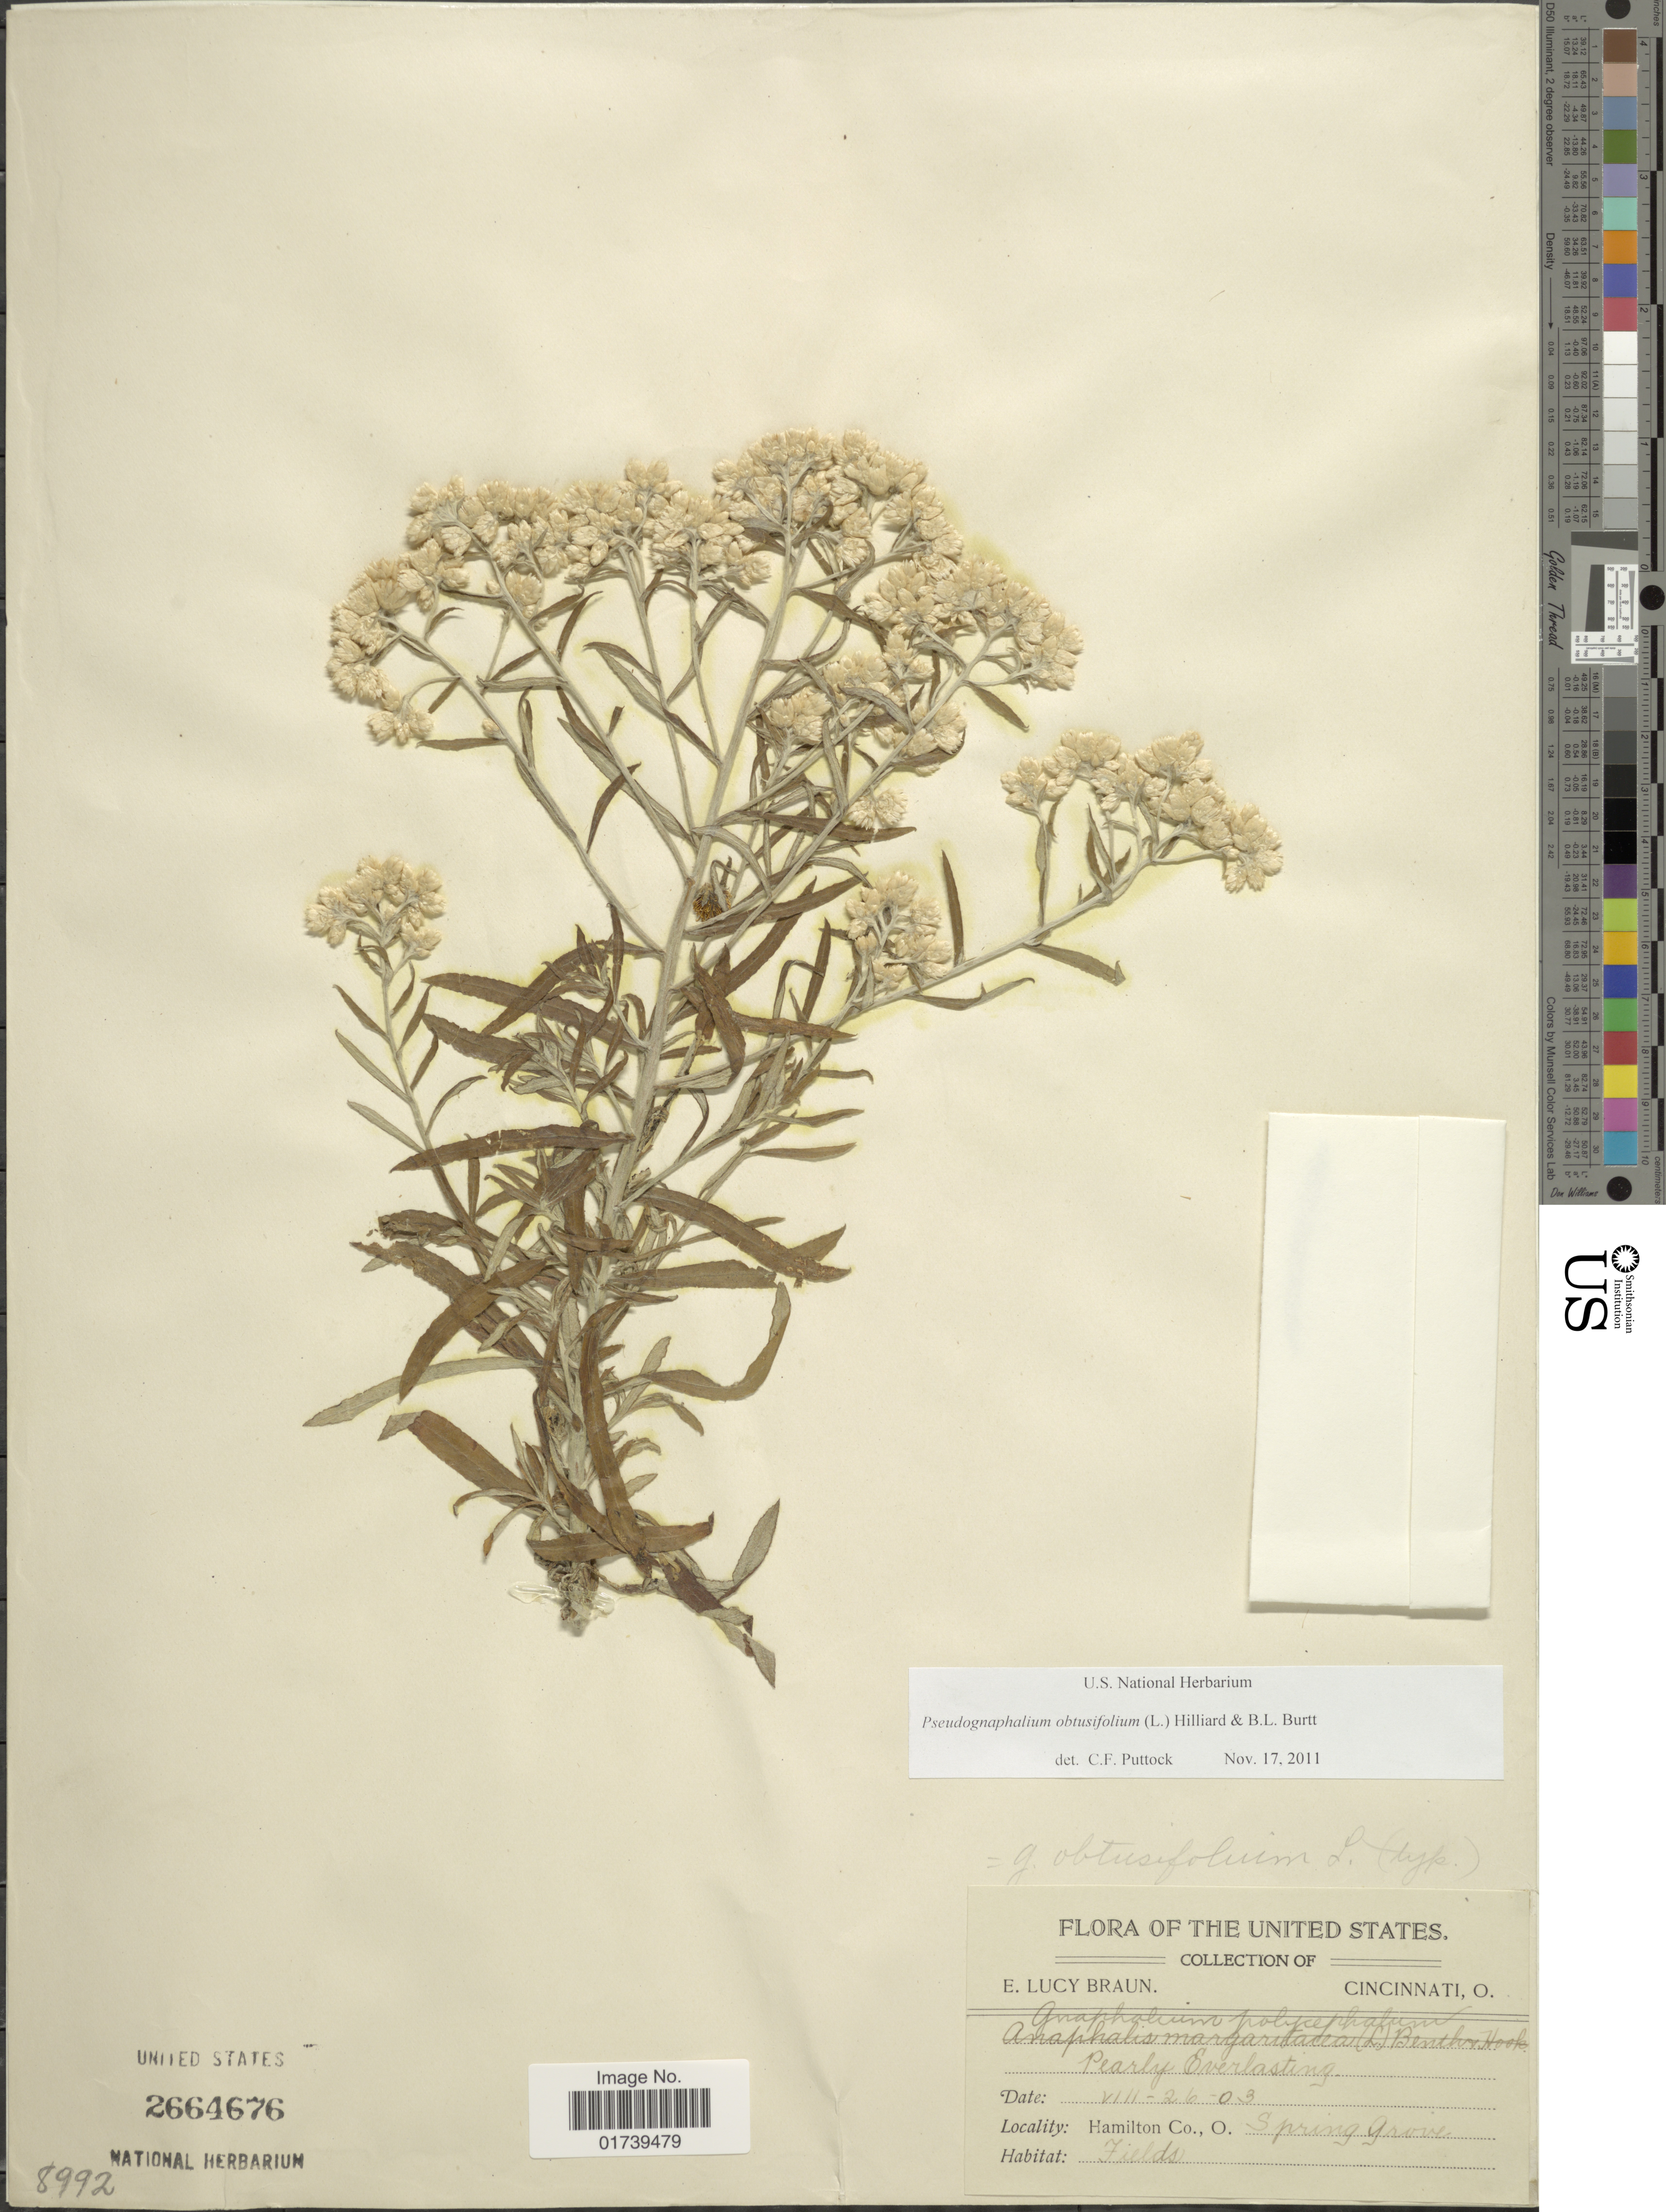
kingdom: Plantae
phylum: Tracheophyta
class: Magnoliopsida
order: Asterales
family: Asteraceae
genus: Pseudognaphalium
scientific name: Pseudognaphalium obtusifolium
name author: (L.) Hilliard & B.L. Burtt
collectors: E. L. Braun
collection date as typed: Transcribed d/m/y: 26/8/3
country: United States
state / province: Ohio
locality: Hamilton Co., O., Spring Grove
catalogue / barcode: US 2664676